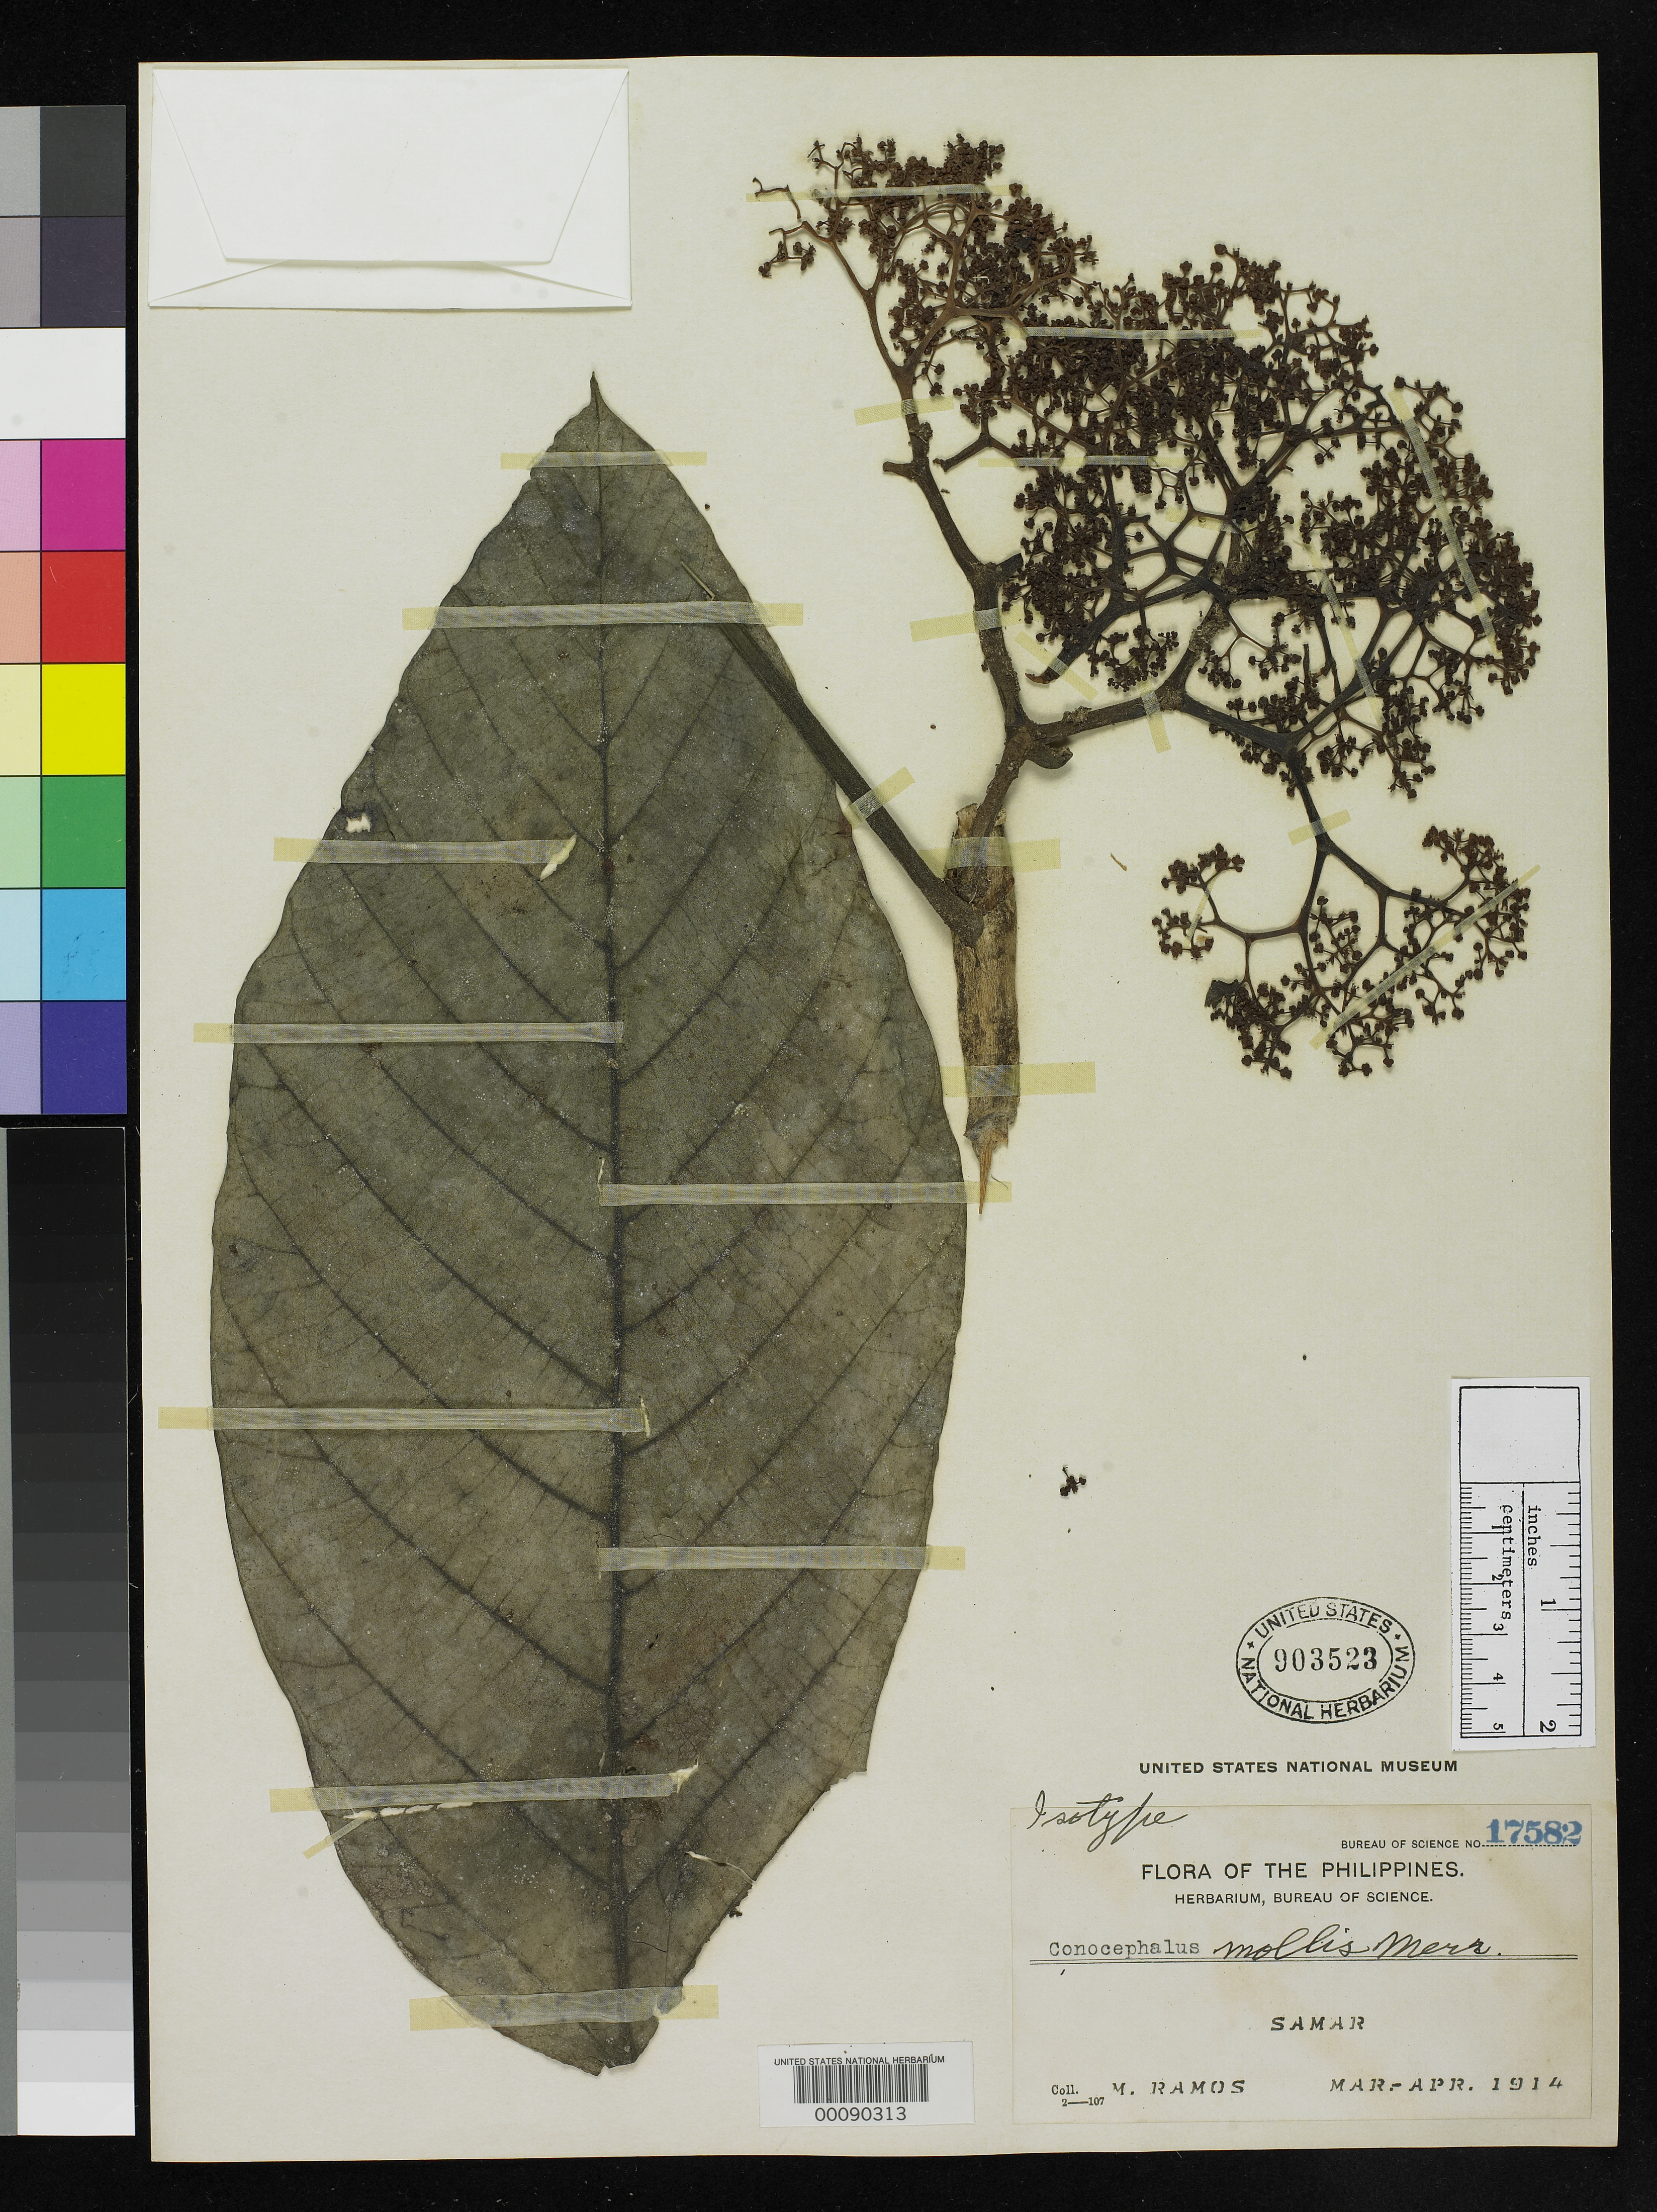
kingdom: Plantae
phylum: Tracheophyta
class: Magnoliopsida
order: Rosales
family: Urticaceae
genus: Conocephalus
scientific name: Conocephalus mollis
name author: Merr.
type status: Isotype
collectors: M. Ramos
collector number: Bur. Sci. 17582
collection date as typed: Mar 1914 to -- Apr 1914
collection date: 1914-03/1914-04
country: Philippines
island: Samar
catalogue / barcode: US 903523